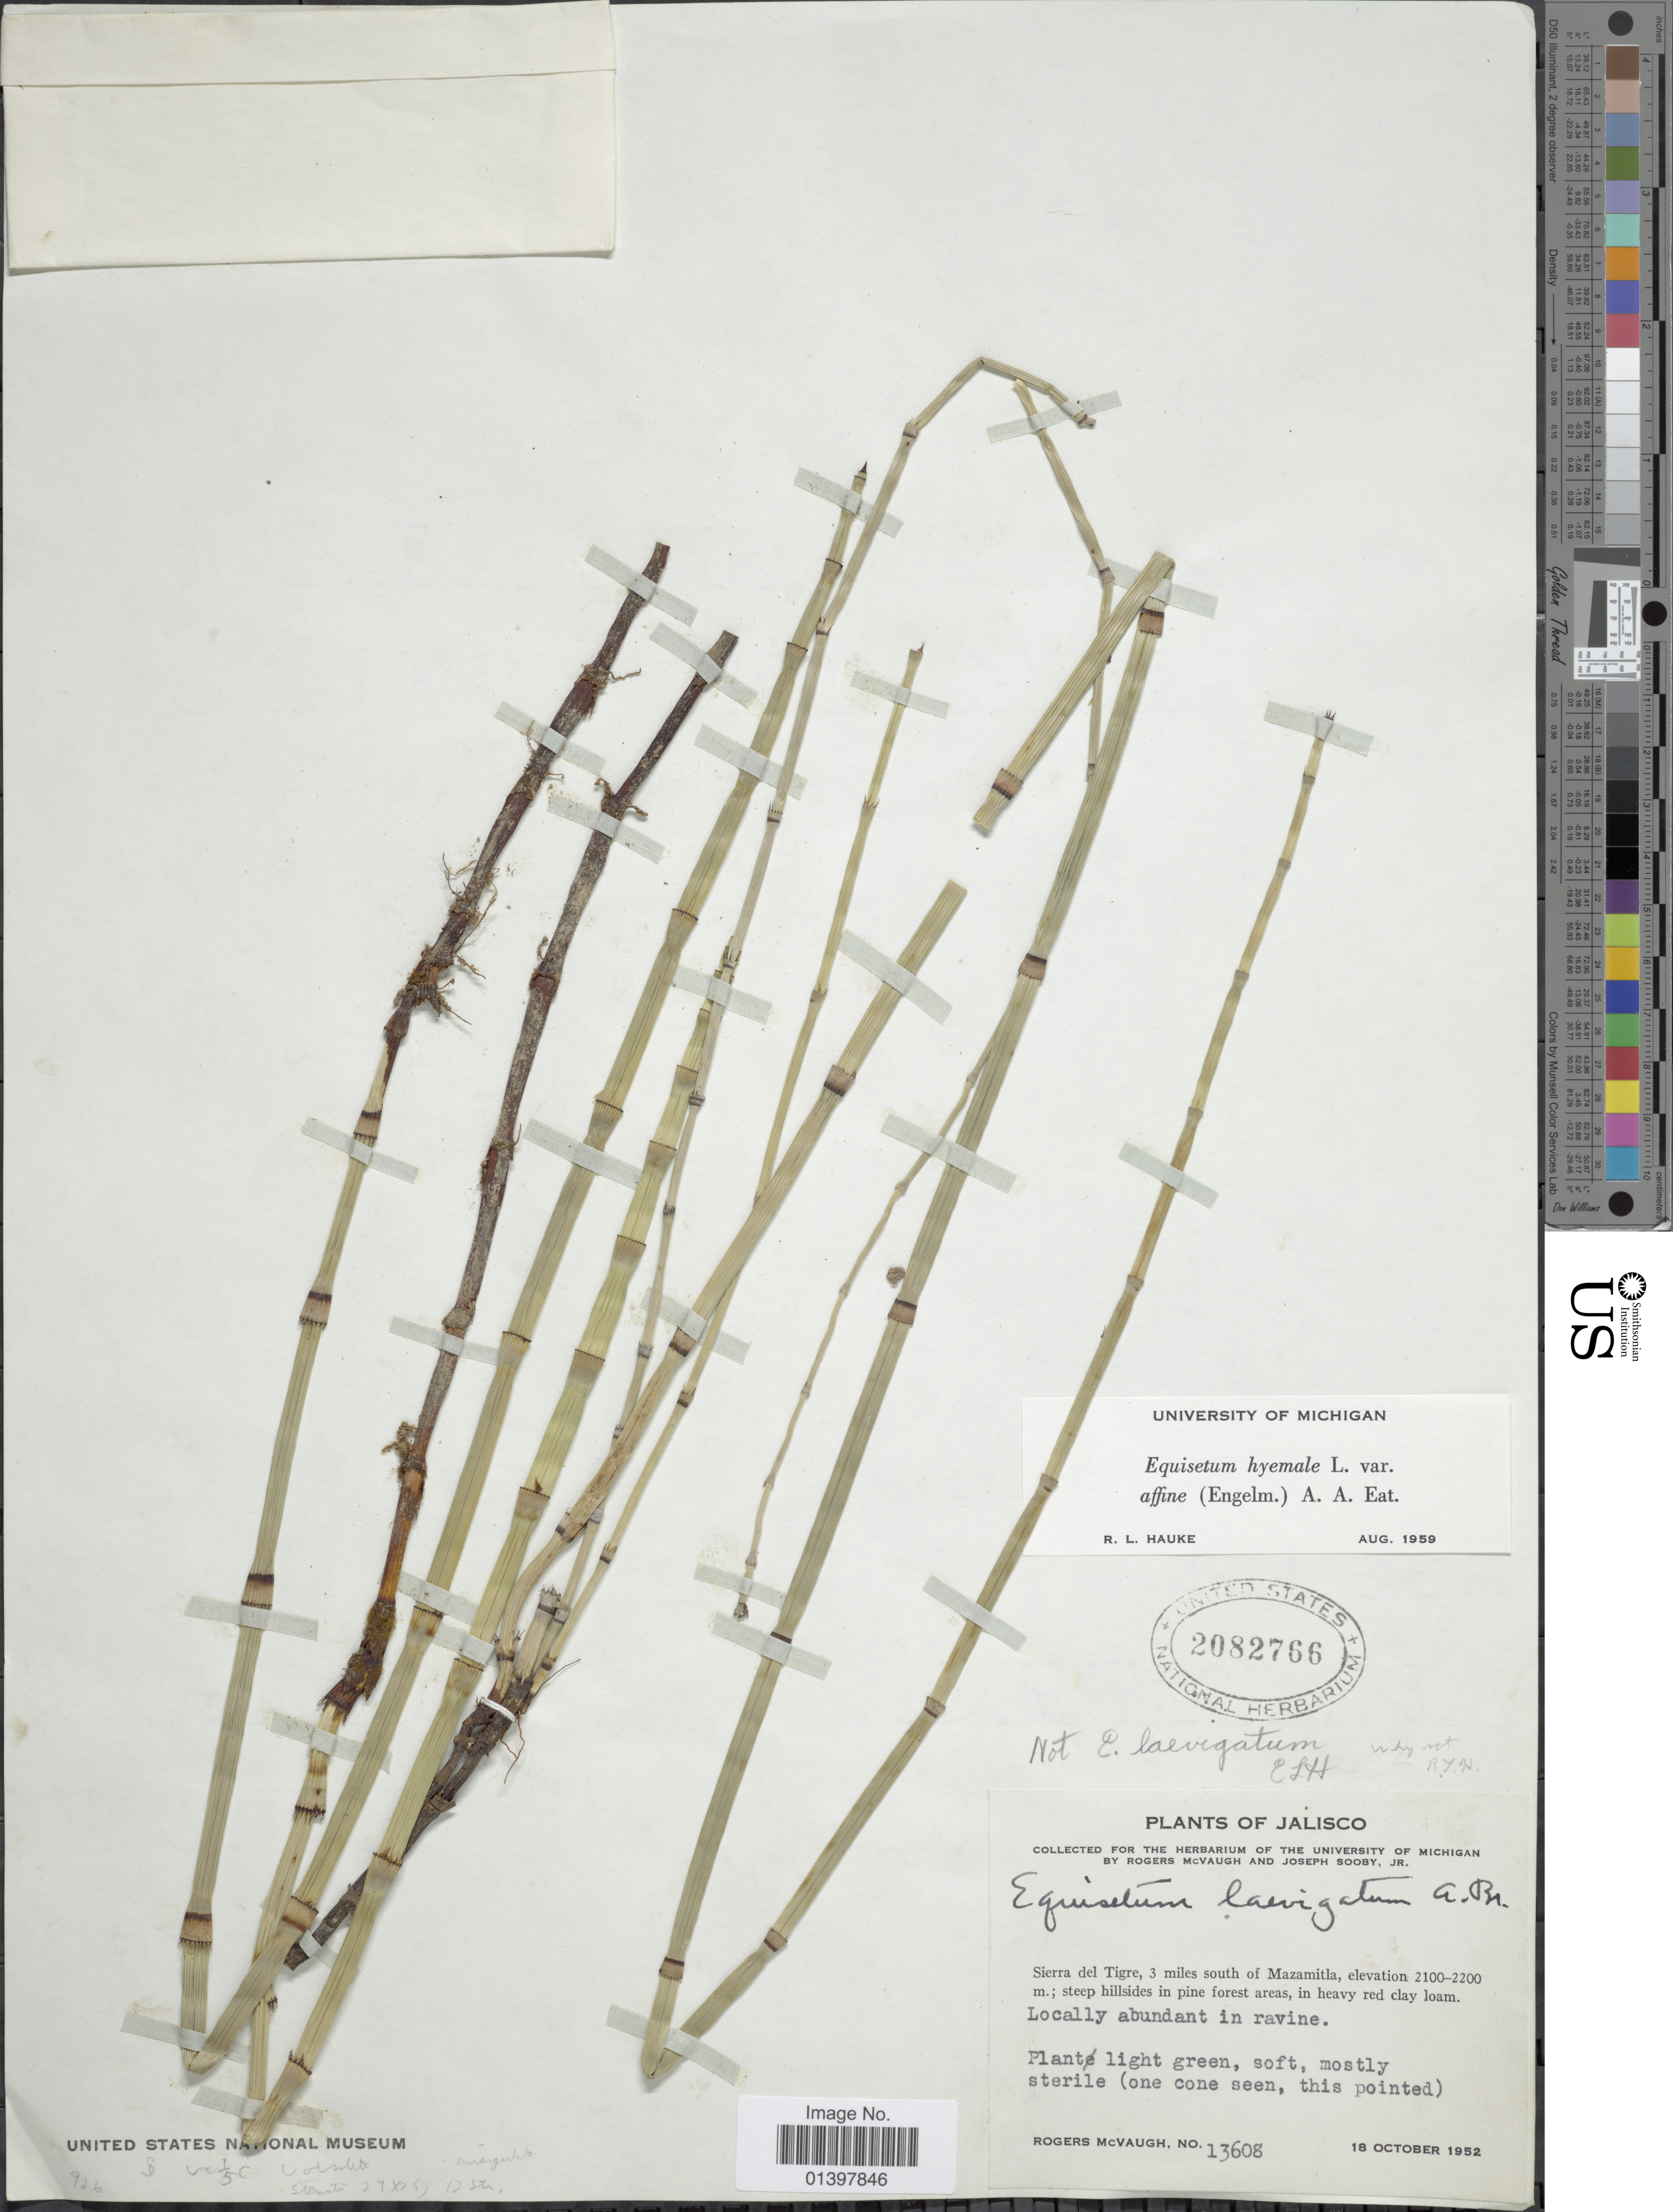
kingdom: Plantae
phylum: Tracheophyta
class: Polypodiopsida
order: Equisetales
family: Equisetaceae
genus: Equisetum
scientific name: Equisetum hyemale var. affine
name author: (Engelm.) A.A. Eaton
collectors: R. McVaugh & J. Sooby Jr.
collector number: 13608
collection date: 1952-10-18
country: Mexico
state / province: Jalisco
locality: Sierra del Tigre, 3miles south of Mazamitla, steep hillside in pine forest areas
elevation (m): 640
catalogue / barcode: US 2082766